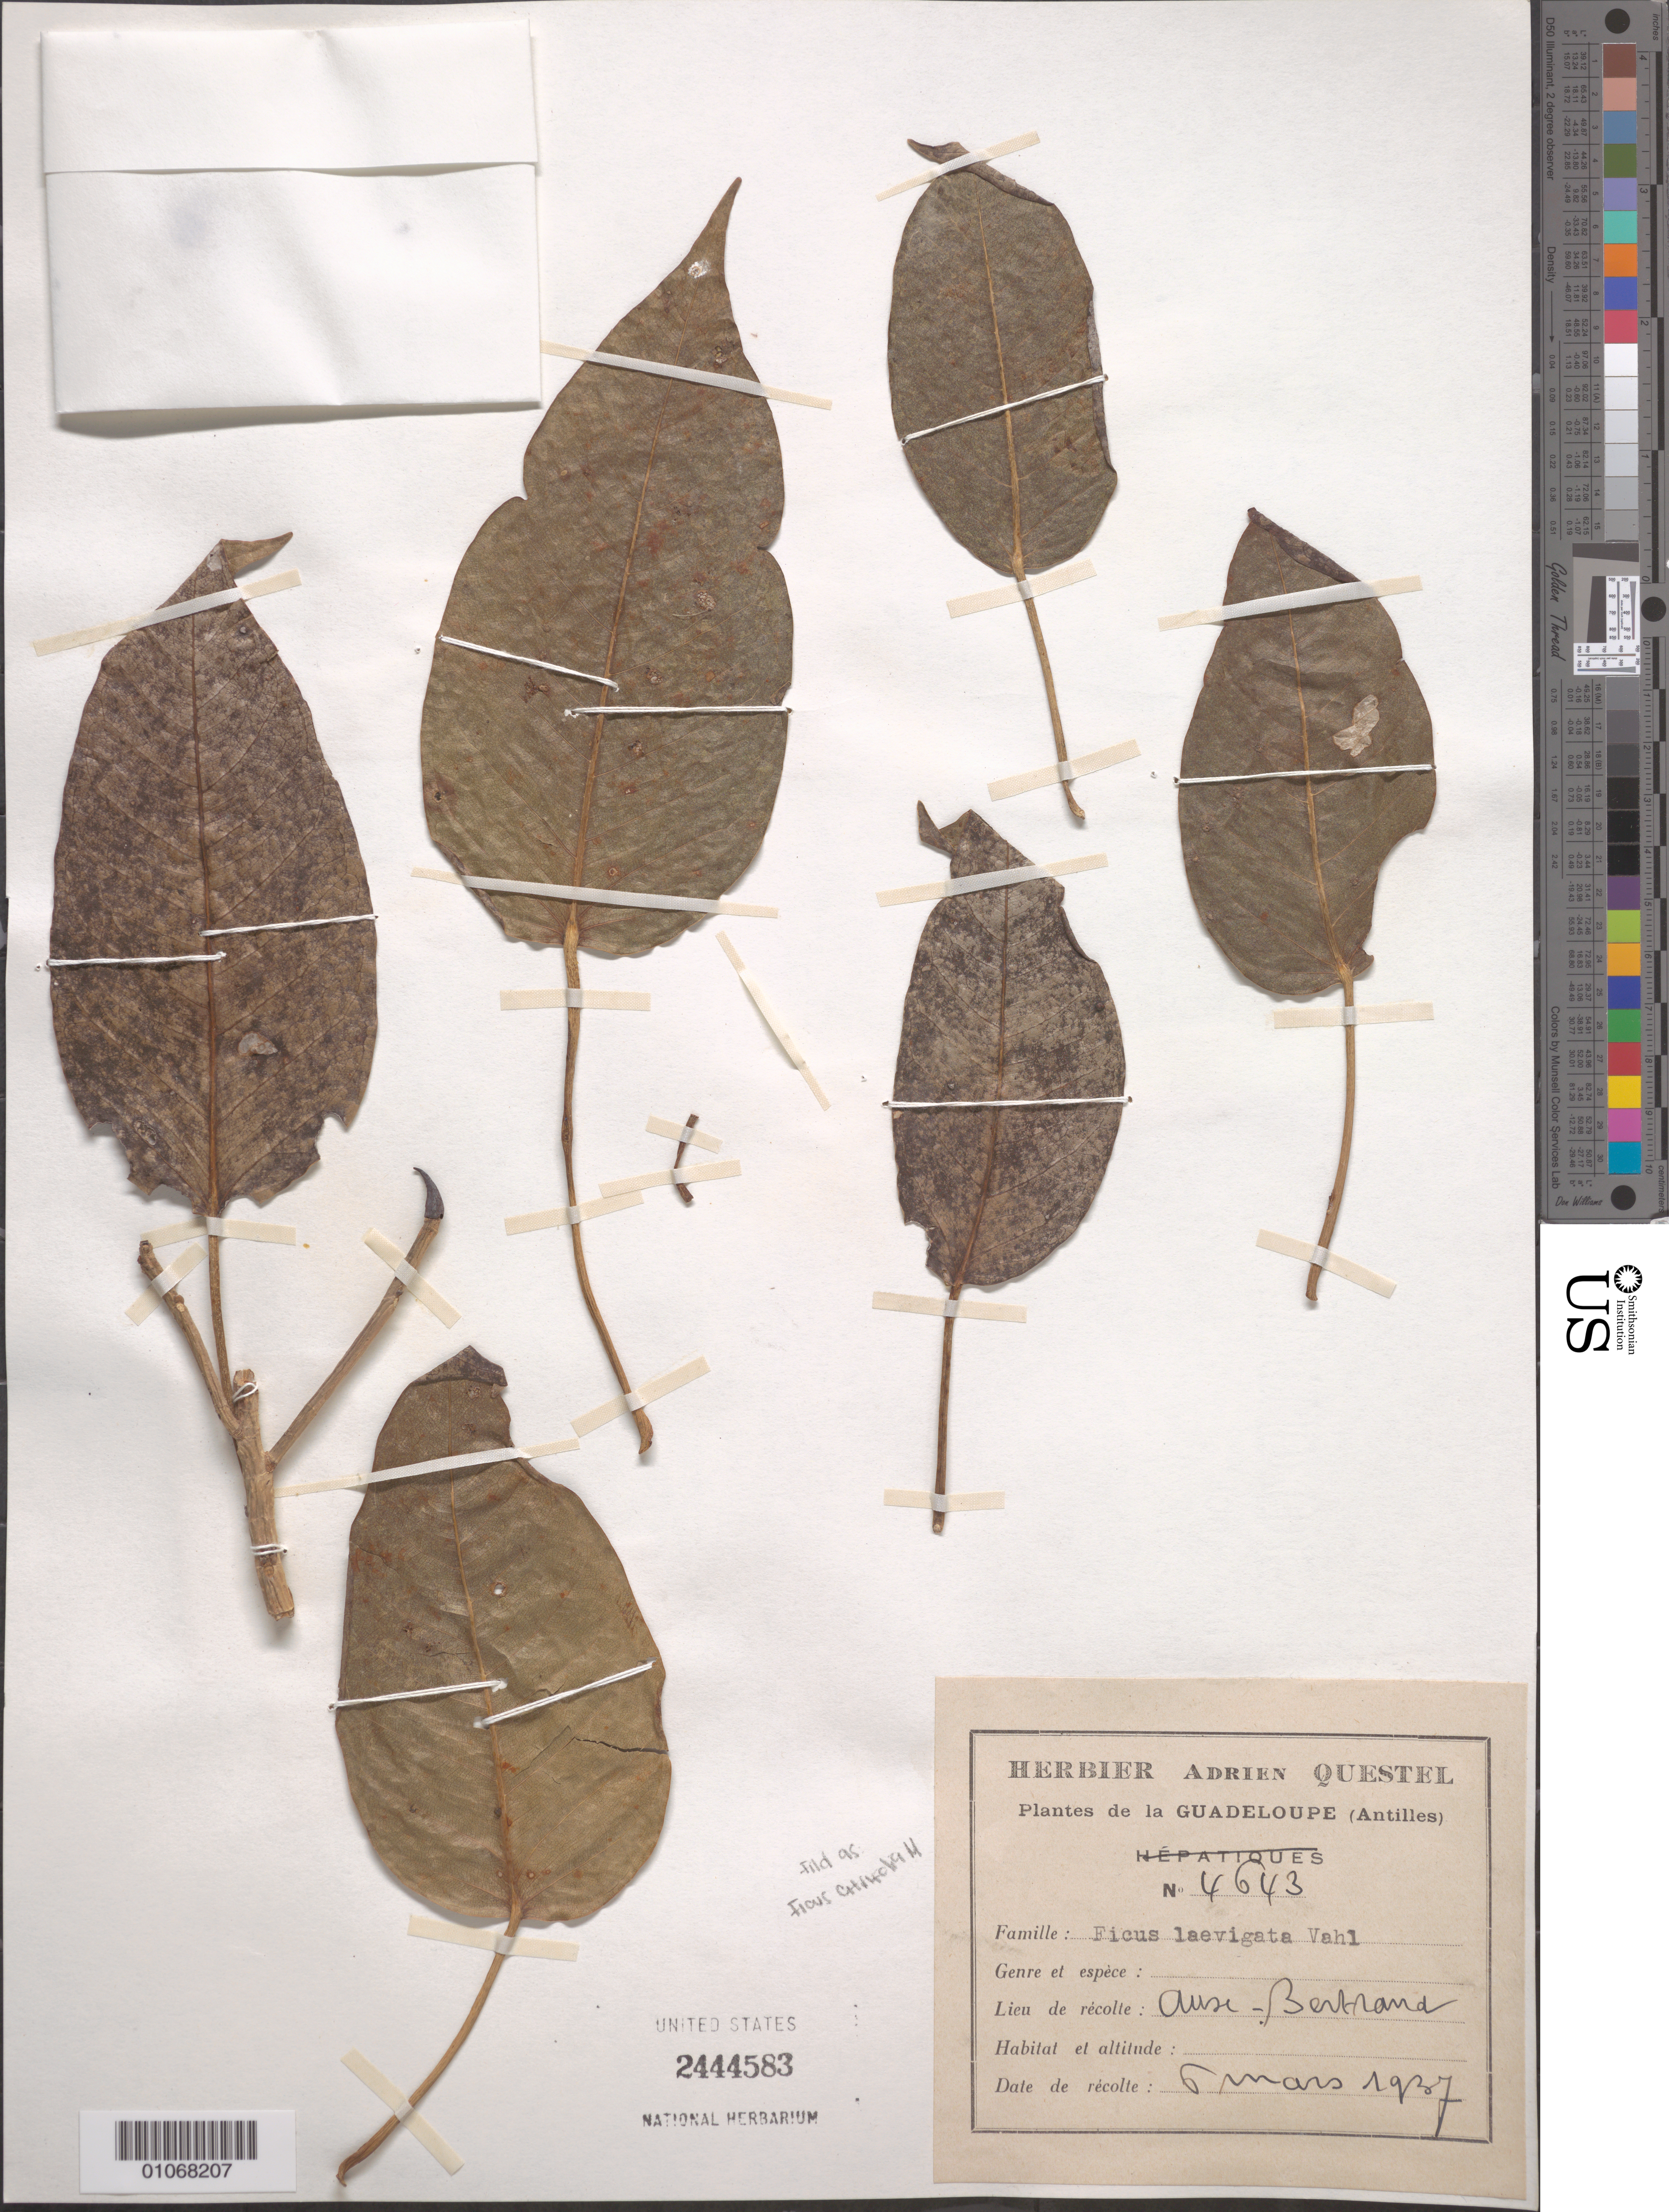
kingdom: Plantae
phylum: Tracheophyta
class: Magnoliopsida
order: Rosales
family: Moraceae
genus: Ficus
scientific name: Ficus citrifolia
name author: Mill.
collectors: A. Questel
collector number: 4643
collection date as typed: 06 Mar 1937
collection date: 1937-03-06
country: Guadeloupe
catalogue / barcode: US 244583